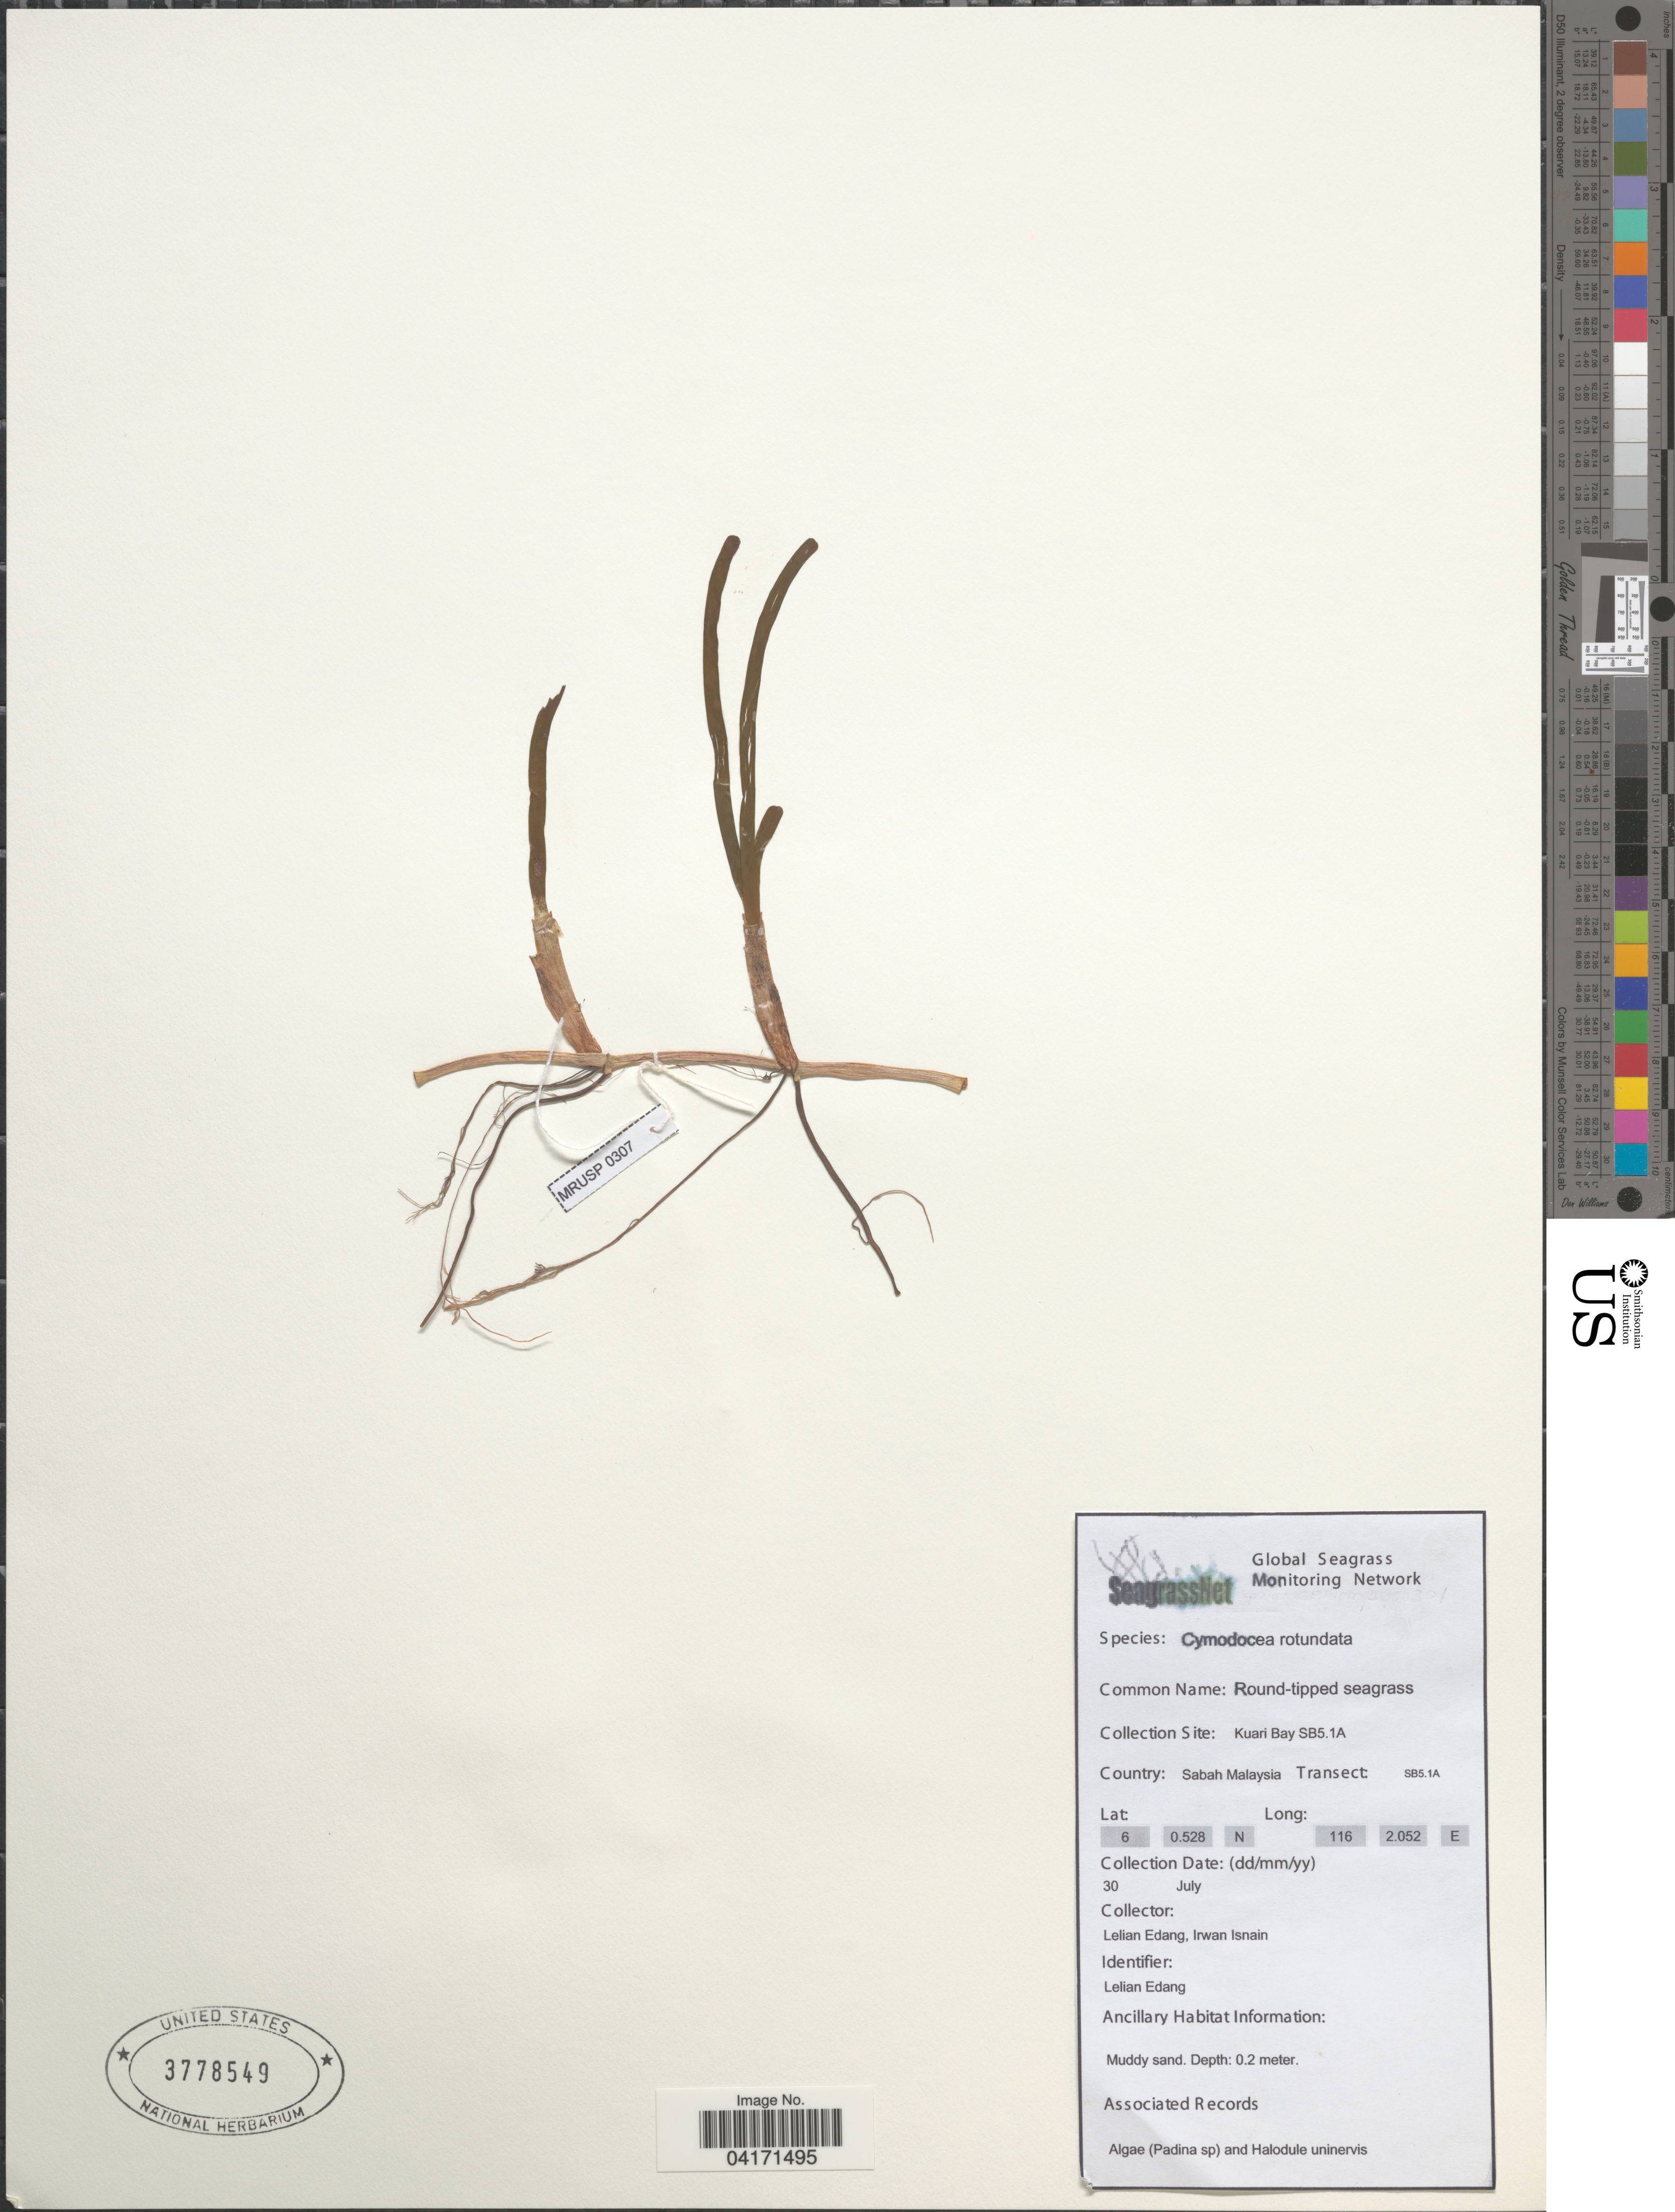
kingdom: Plantae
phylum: Tracheophyta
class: Liliopsida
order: Alismatales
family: Cymodoceaceae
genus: Cymodocea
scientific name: Cymodocea rotundata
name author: Asch. & Schweinf.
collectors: L. Edang & I. Isnain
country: Malaysia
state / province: Sabah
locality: Kuari Bay SB5.1A. Transect: SB5.1A.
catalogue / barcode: US 3778549